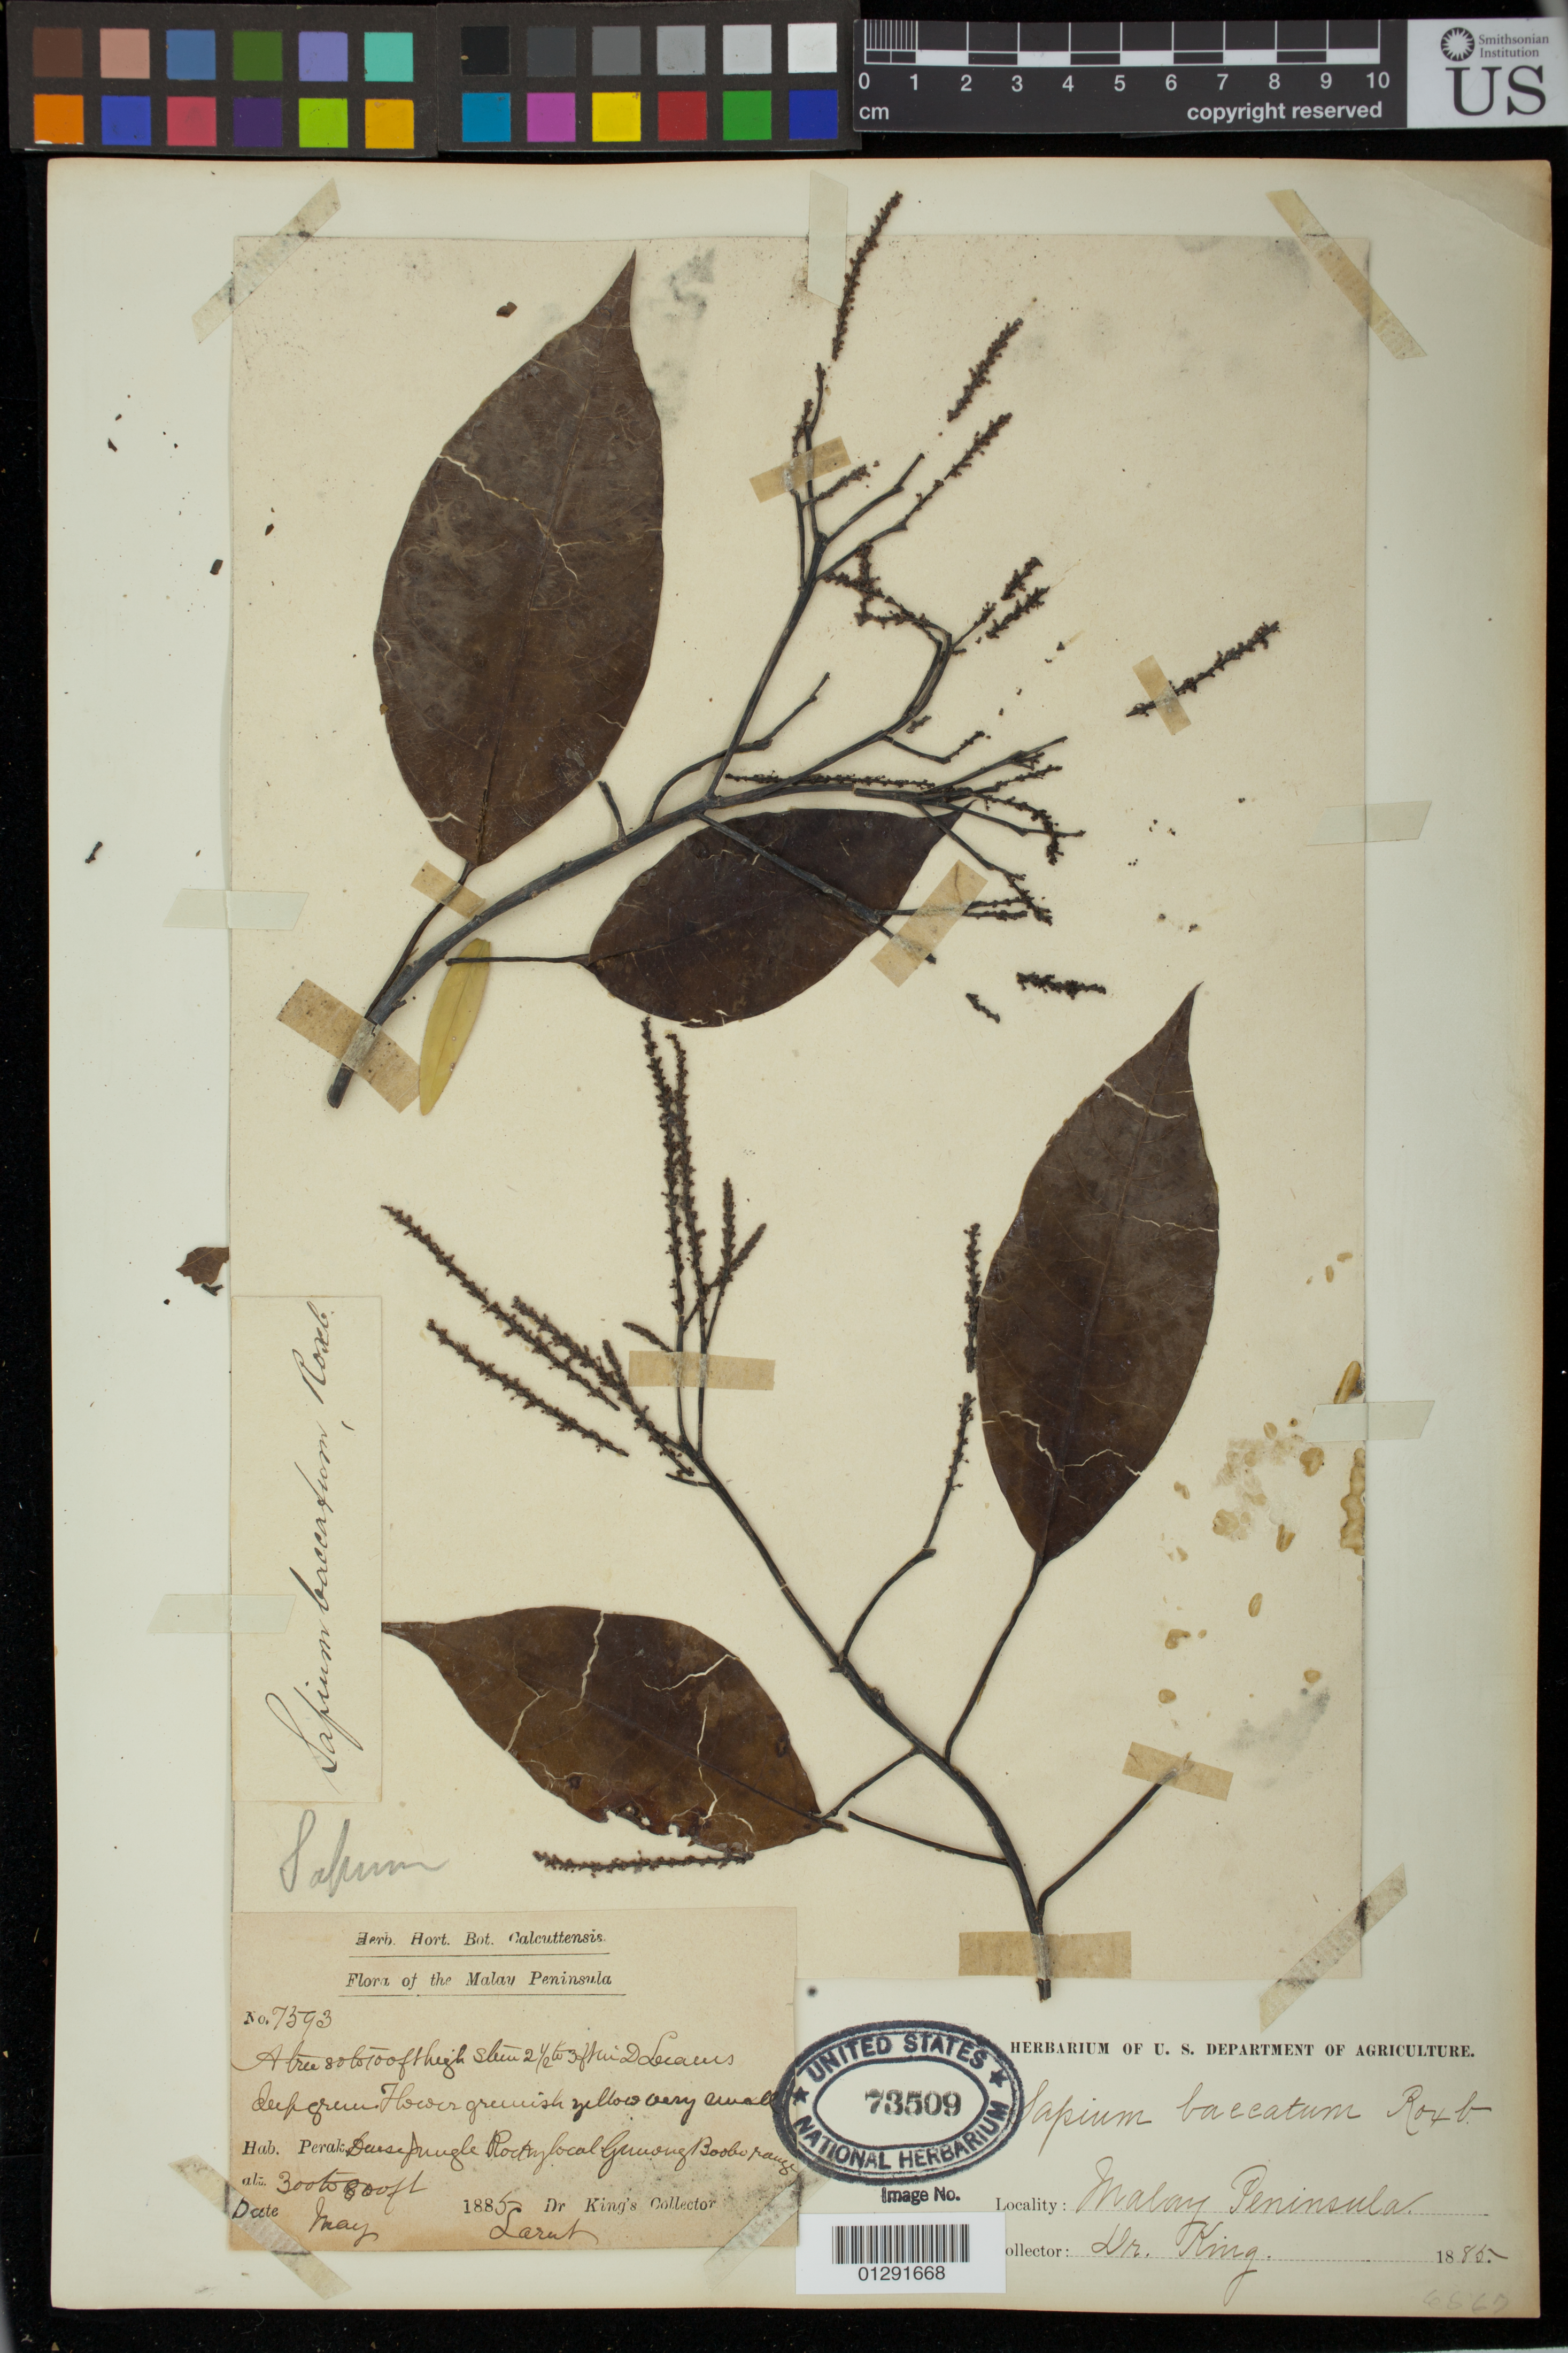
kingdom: Plantae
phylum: Tracheophyta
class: Magnoliopsida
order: Malpighiales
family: Euphorbiaceae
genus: Sapium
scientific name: Sapium baccatum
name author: Roxb.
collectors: Dr. King's collector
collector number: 7593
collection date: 1885-05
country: Malaysia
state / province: Perak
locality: Malay Peninsula. Dense jungle. Rocky. Gunong Boobo range. Larut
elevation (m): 91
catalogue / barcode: US 73509